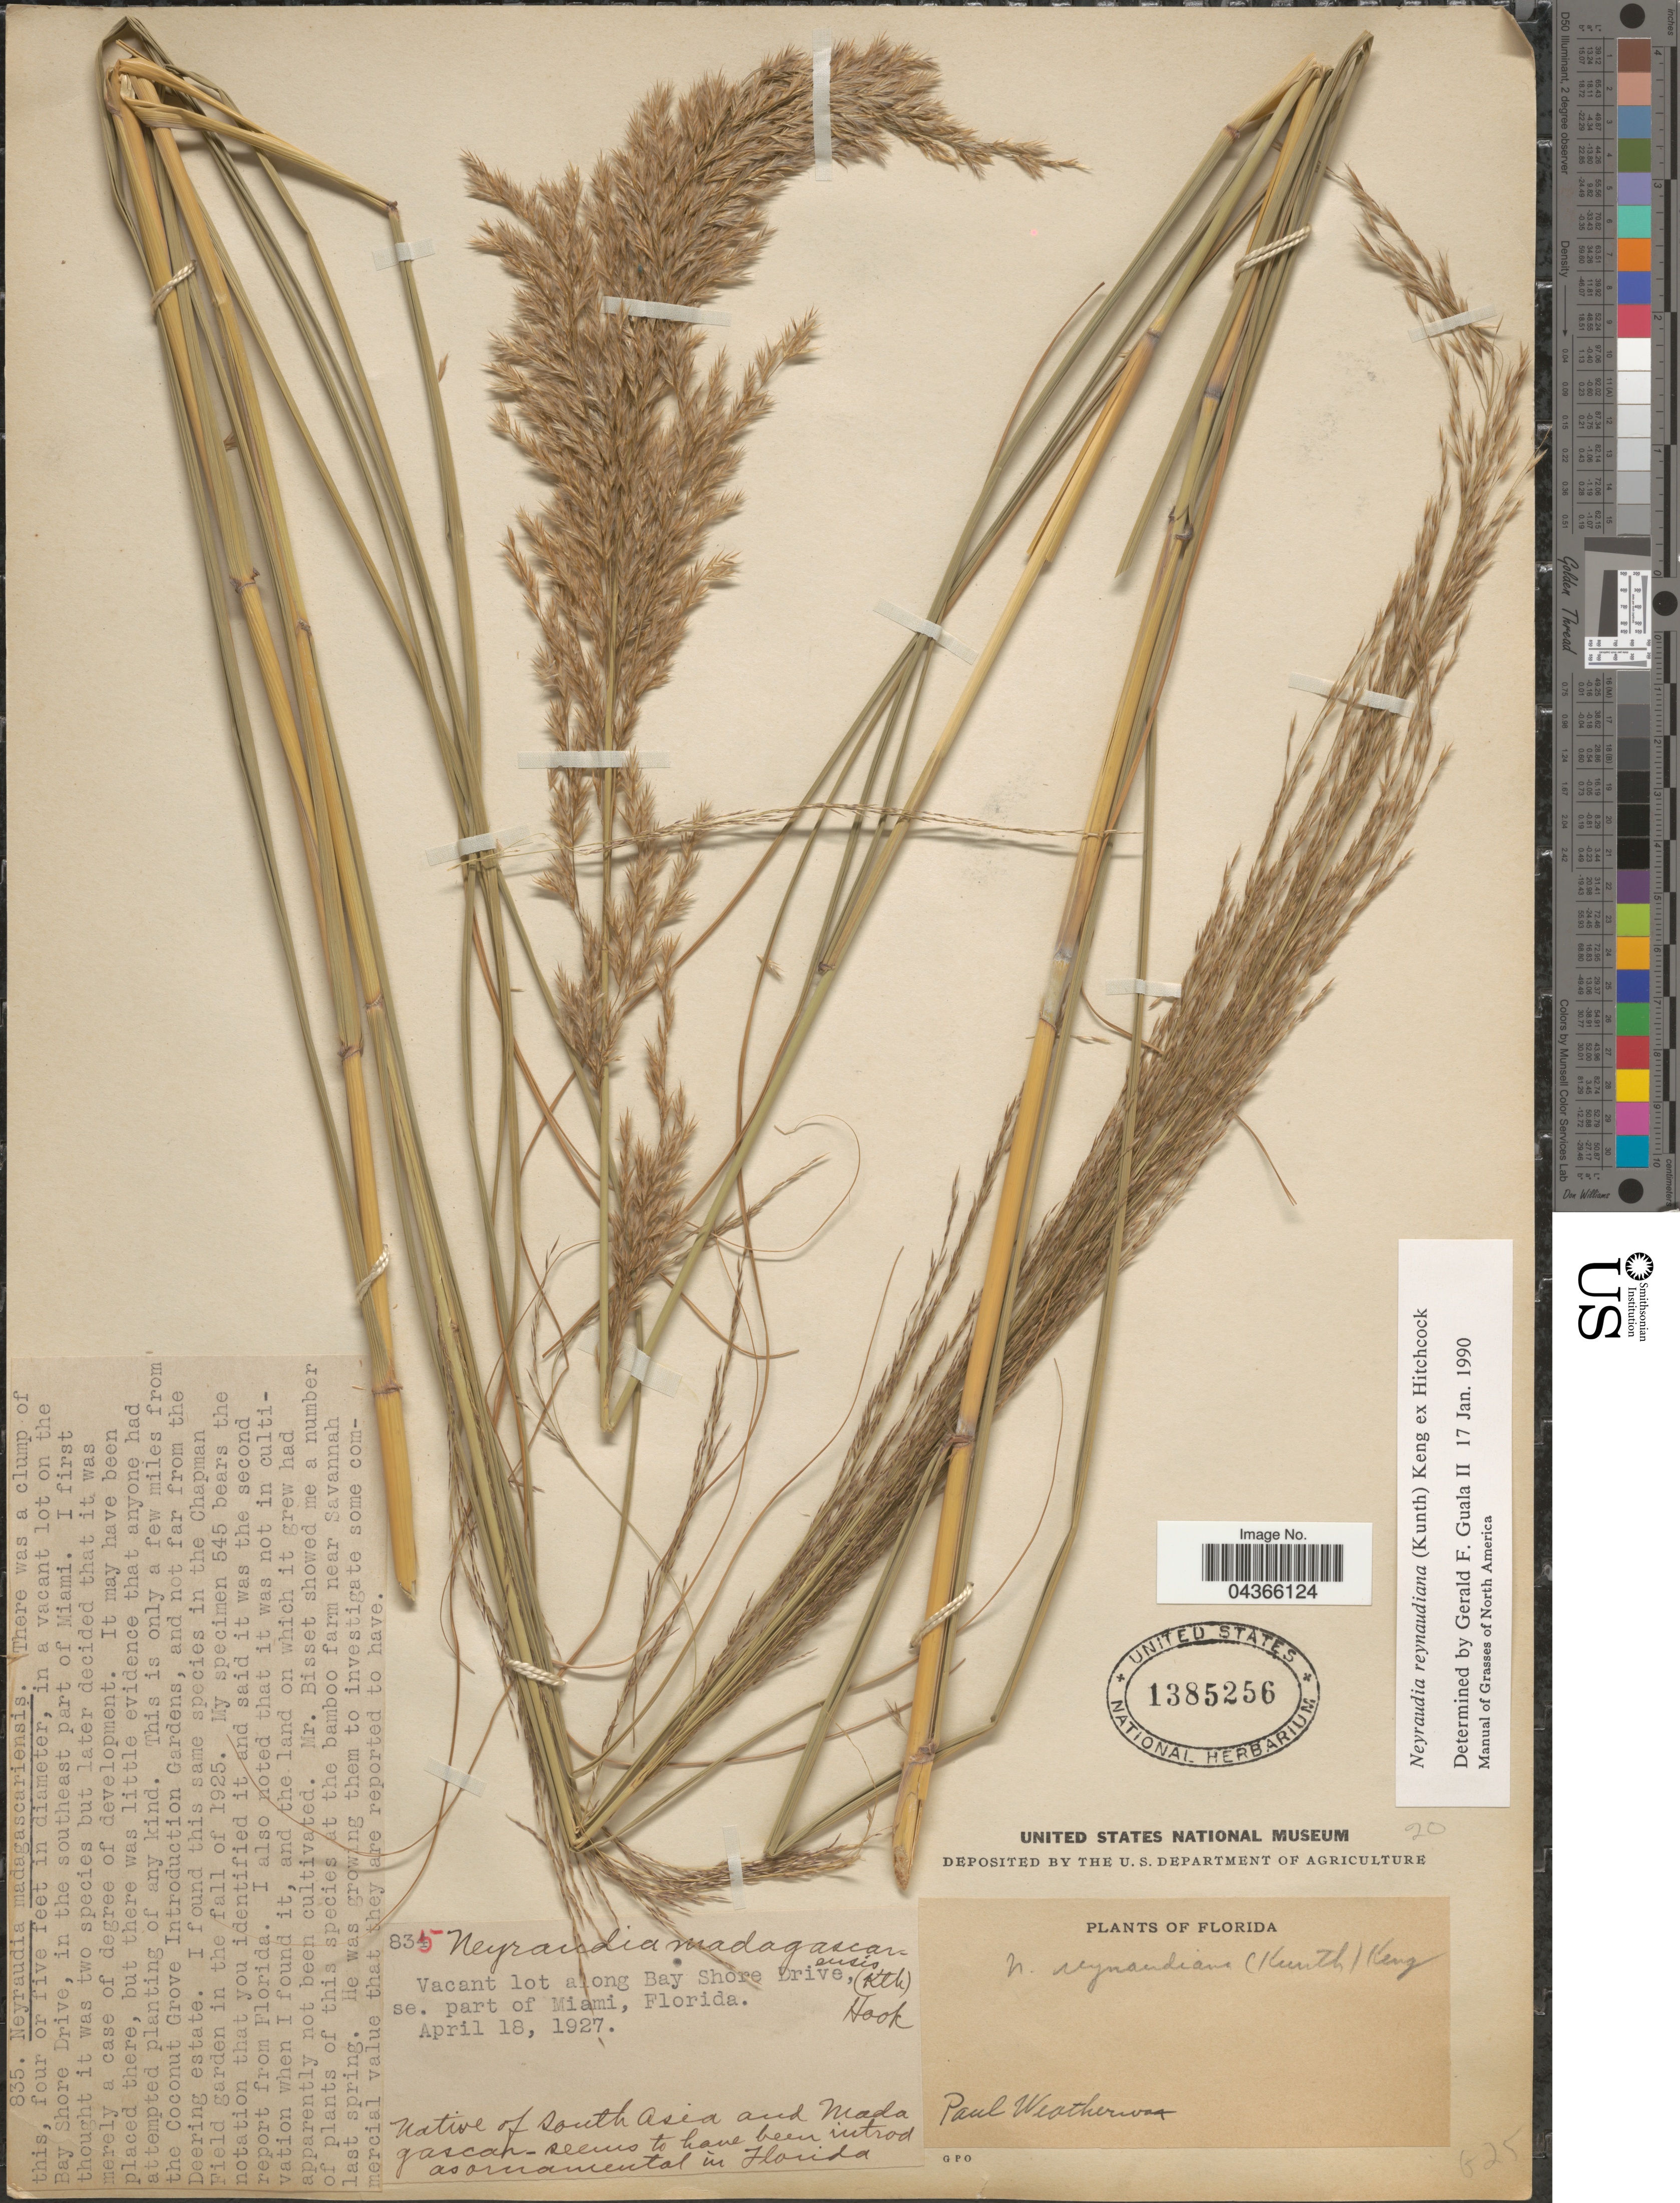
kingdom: Plantae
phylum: Tracheophyta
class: Liliopsida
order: Poales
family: Poaceae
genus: Neyraudia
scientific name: Neyraudia reynaudiana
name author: (Kunth) Keng ex Hitchc.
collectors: P. Weatherwax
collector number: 835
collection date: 1927-04-18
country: United States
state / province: Florida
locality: Vacant lot along Bay Shore Drive, southeast part of Miami.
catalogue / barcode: US 1385256